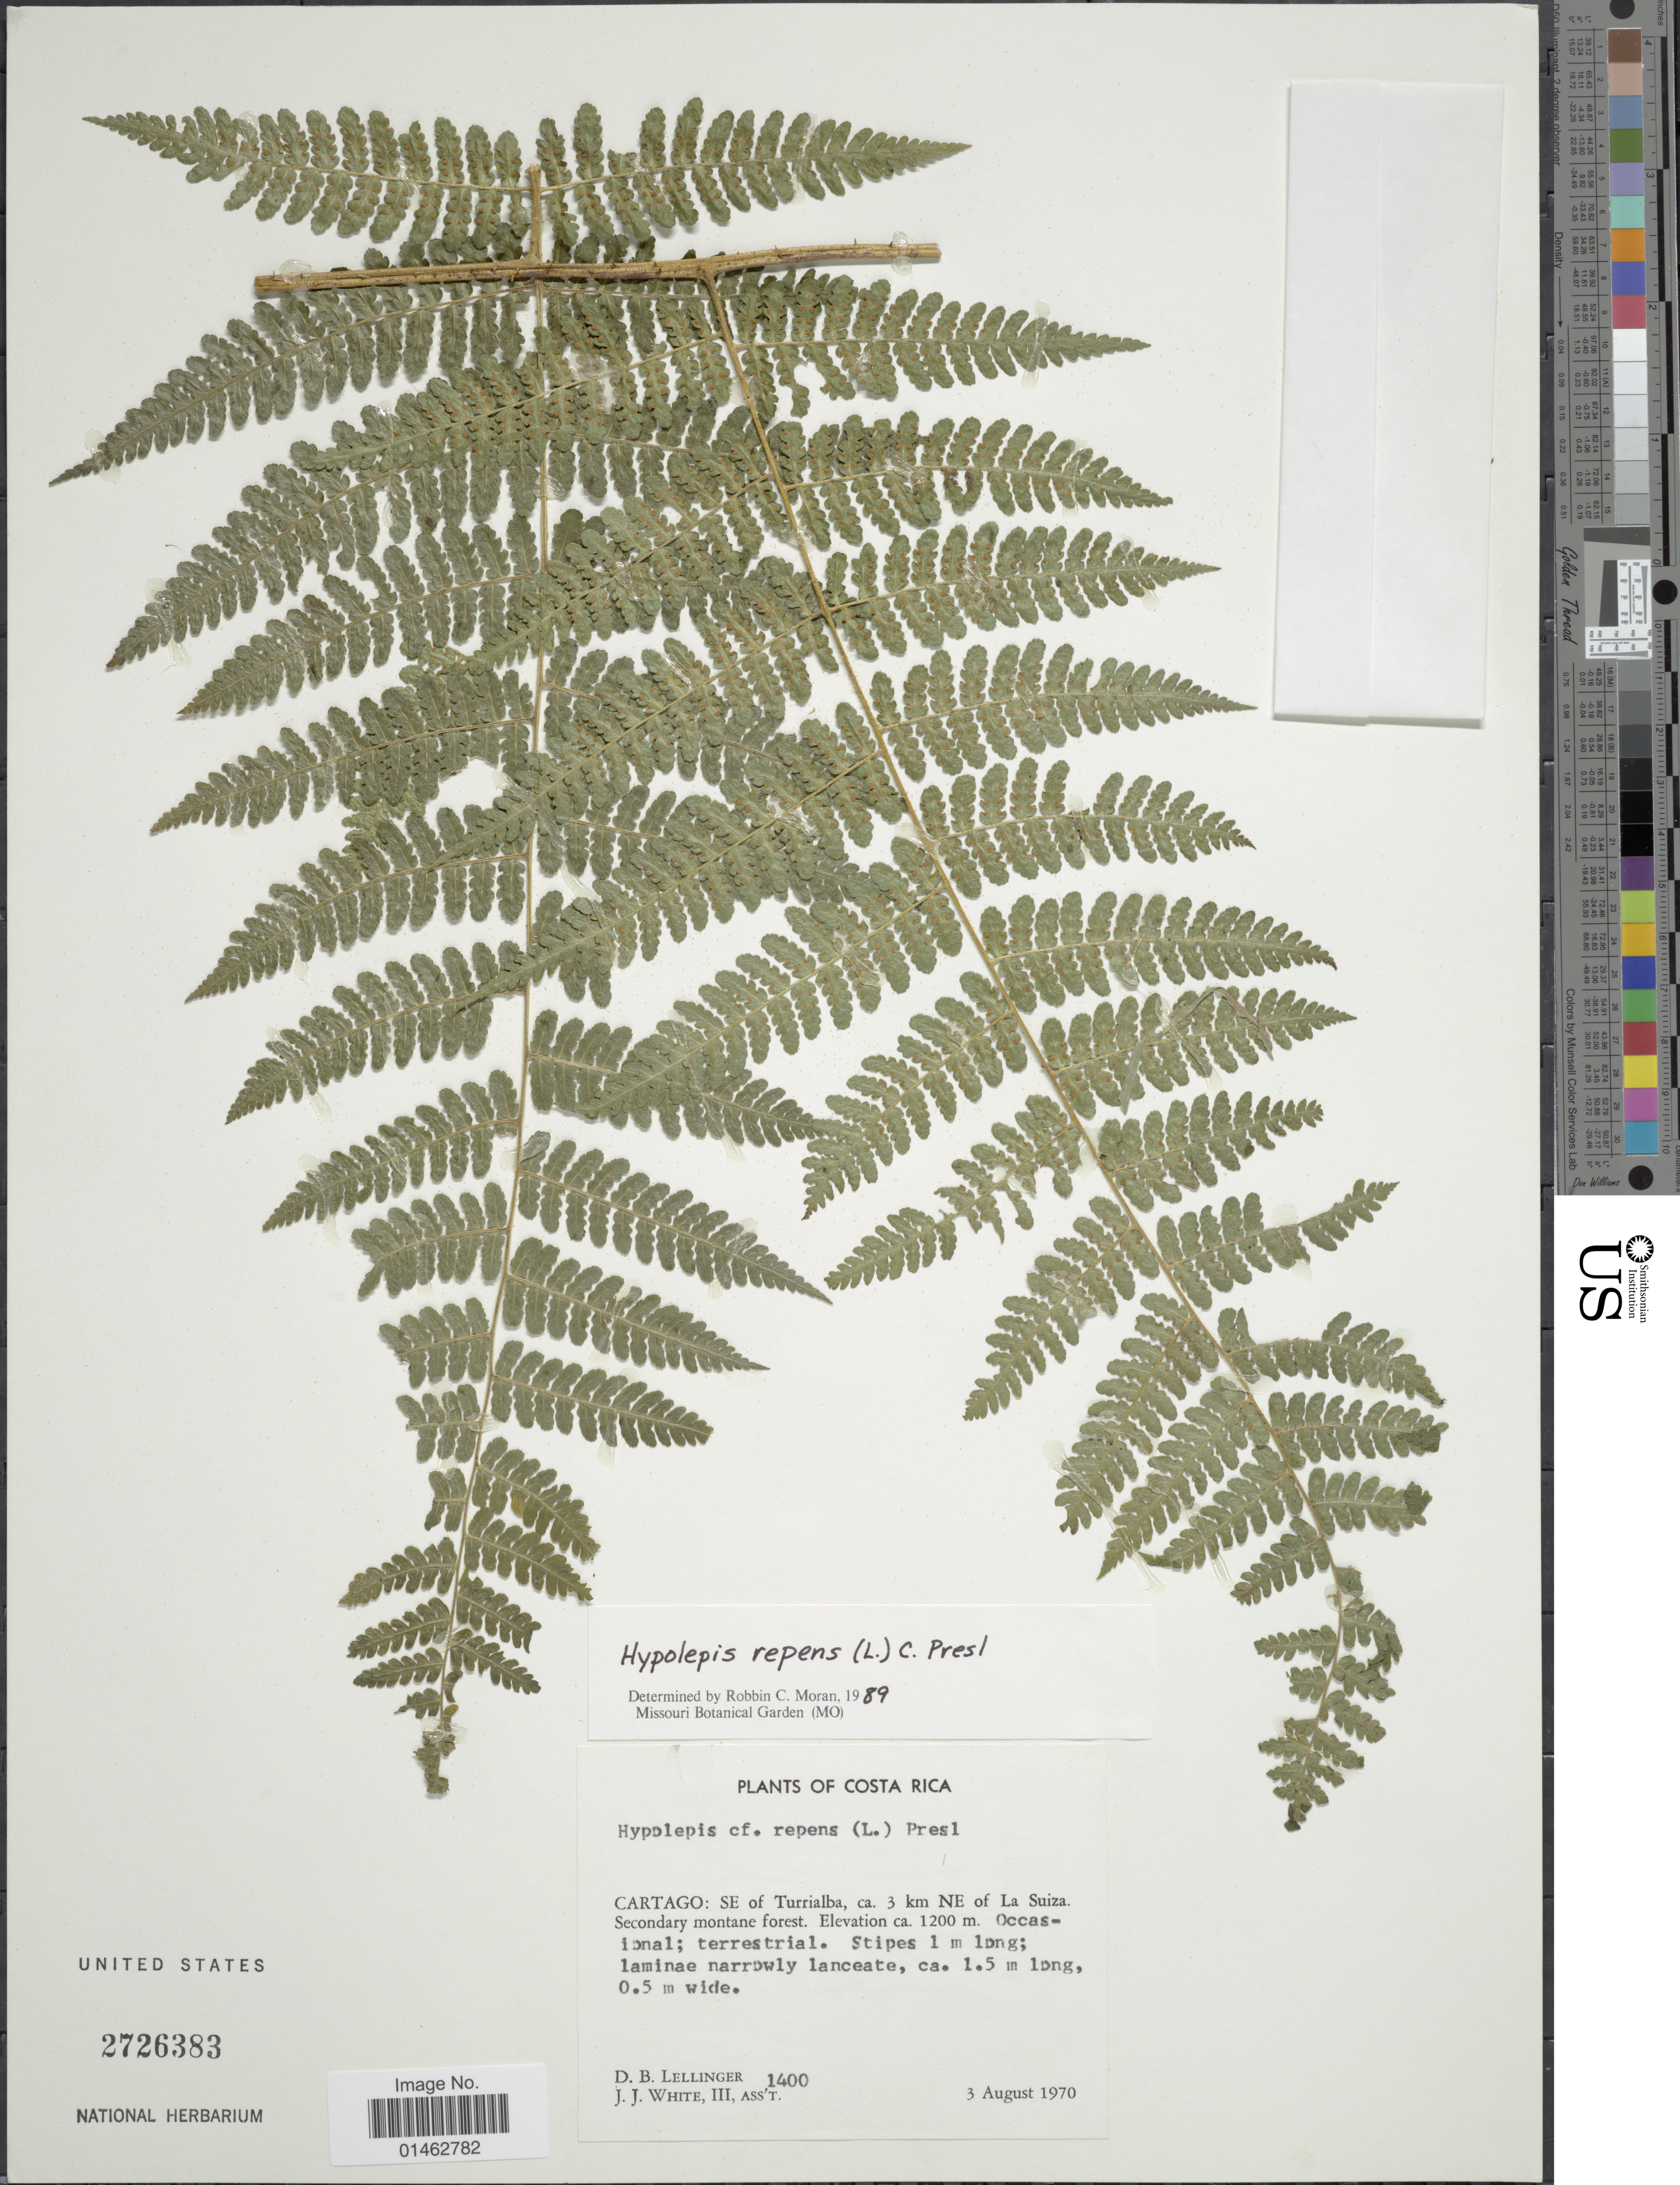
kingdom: Plantae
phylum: Tracheophyta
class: Polypodiopsida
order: Polypodiales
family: Dennstaedtiaceae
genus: Hypolepis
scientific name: Hypolepis repens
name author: (L.) C. Presl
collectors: D. B. Lellinger & J. J. White III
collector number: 1400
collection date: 1970-08-03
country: Costa Rica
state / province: Cartago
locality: SE of Turrialba, ca 3 km NE of La Suiza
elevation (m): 1200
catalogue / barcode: US 2726383